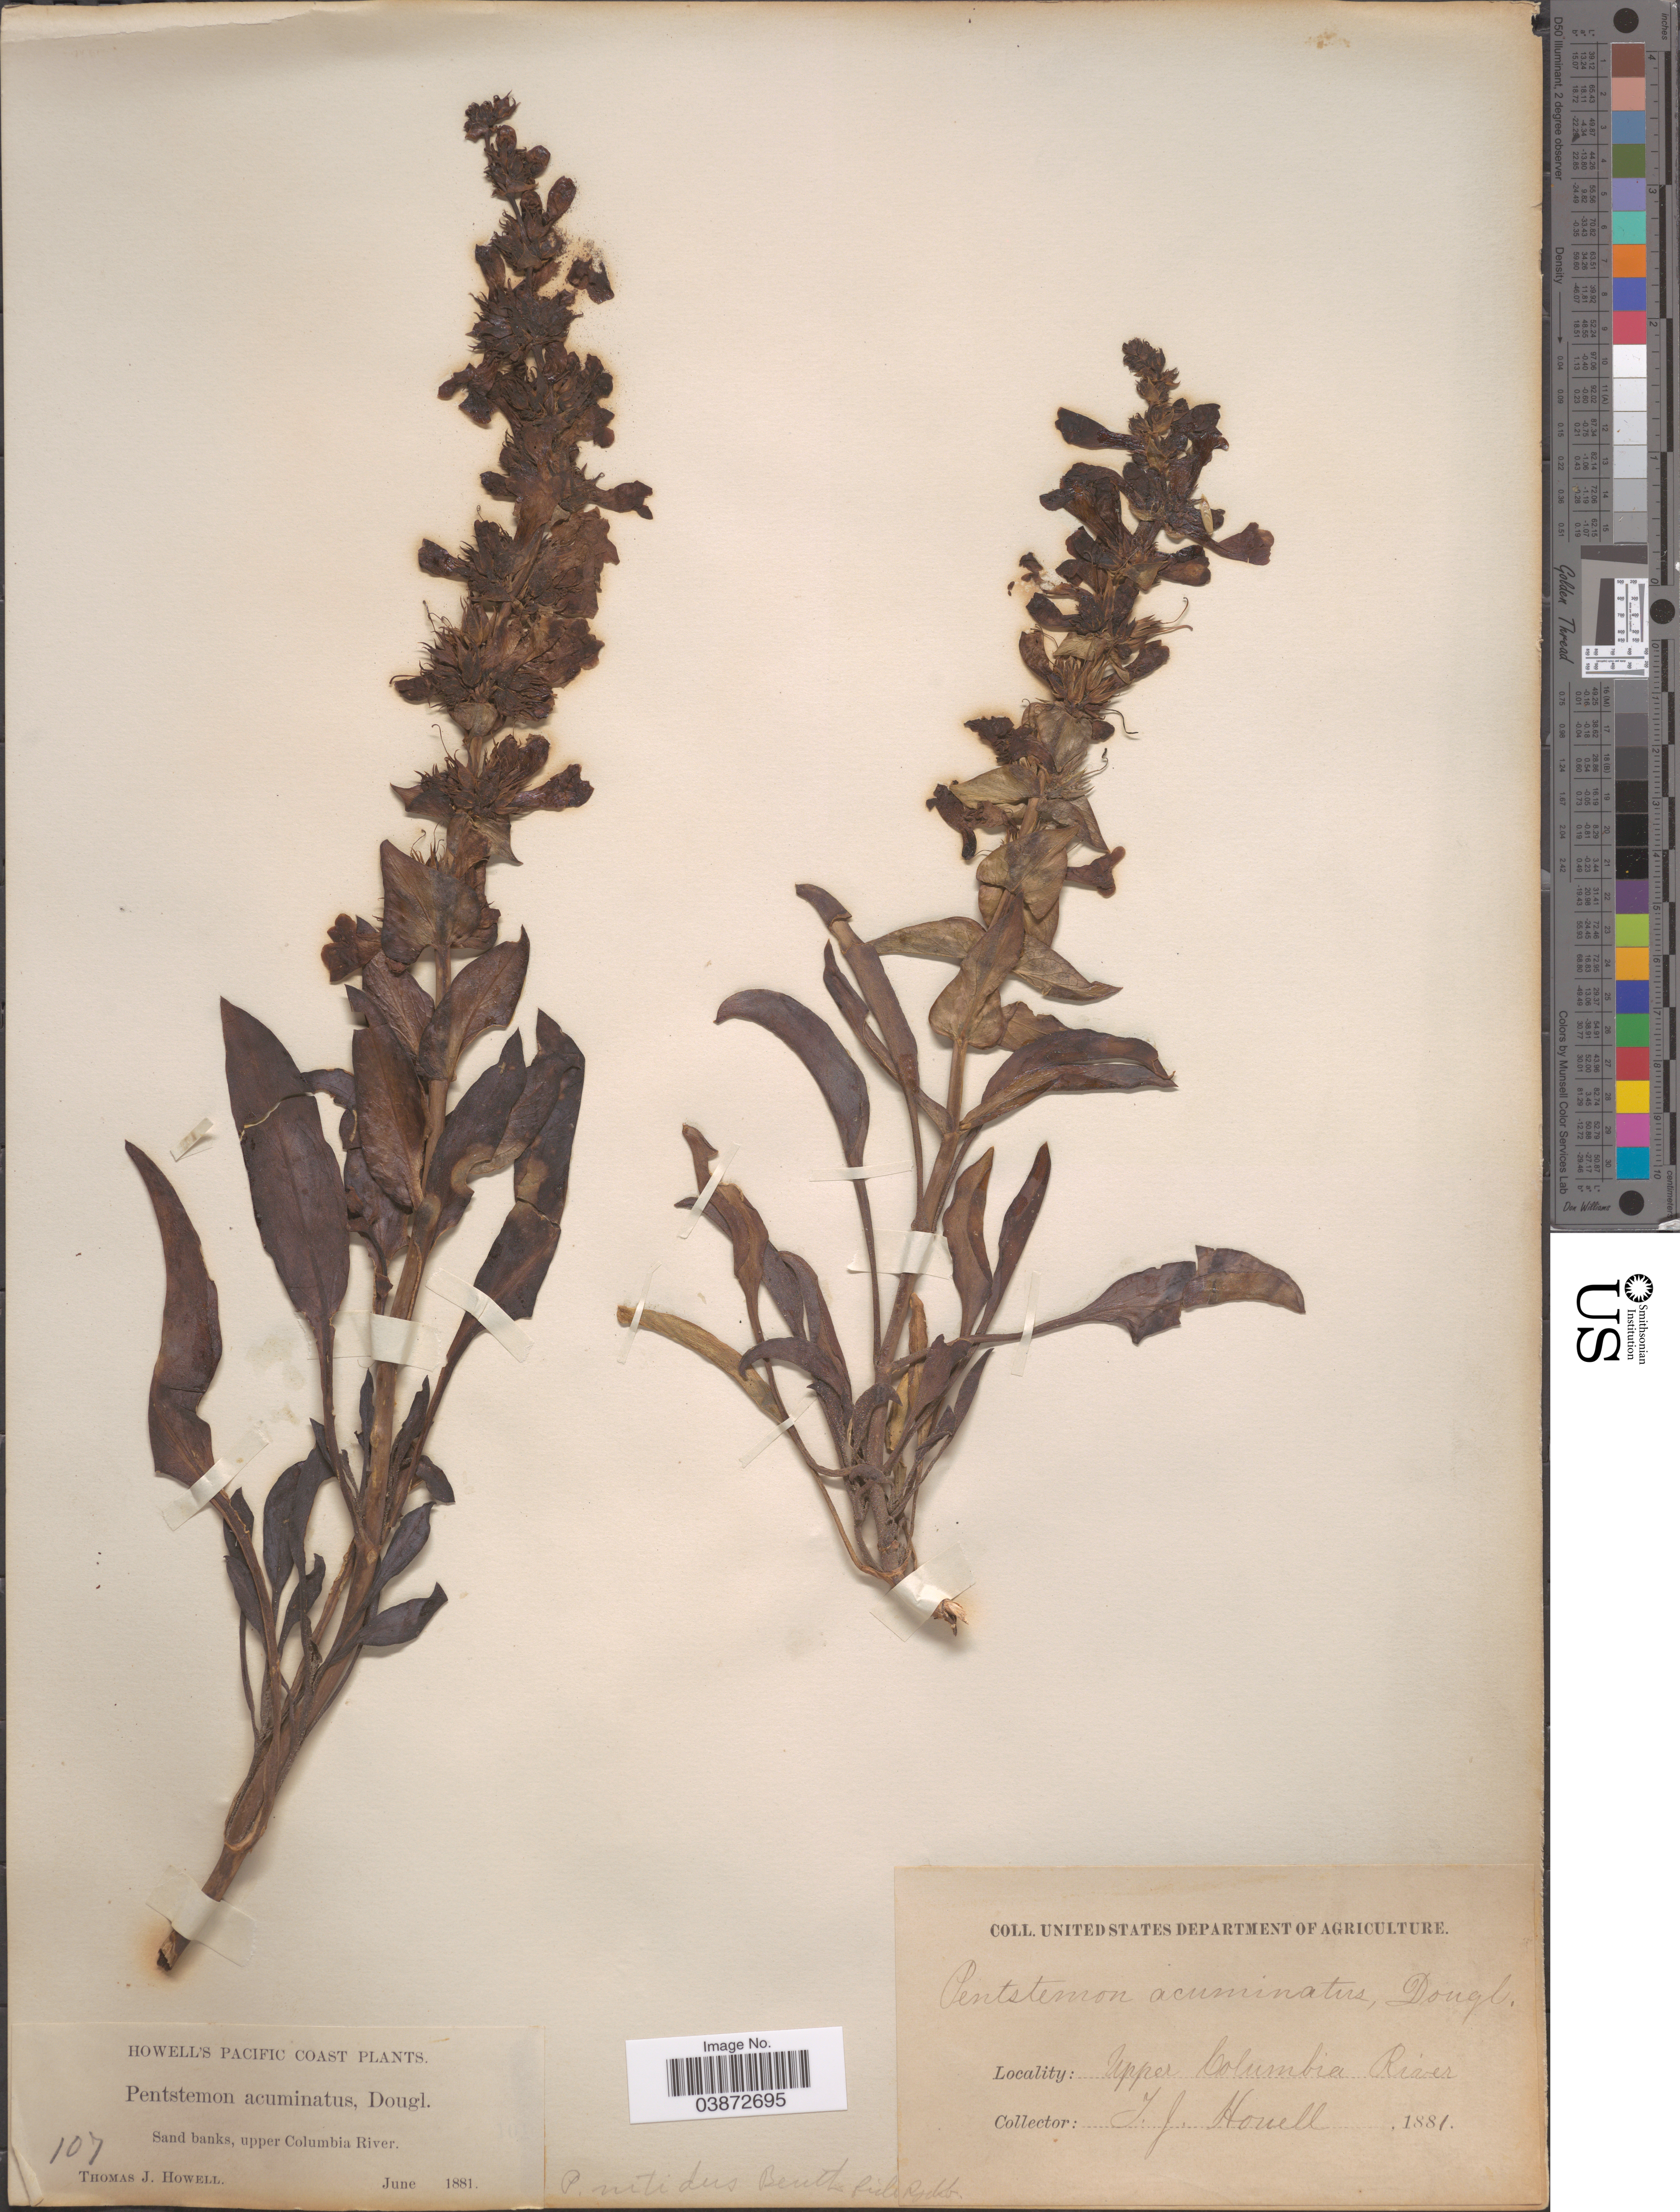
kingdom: Plantae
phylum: Tracheophyta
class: Magnoliopsida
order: Lamiales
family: Plantaginaceae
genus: Penstemon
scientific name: Penstemon acuminatus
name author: Greene ex Lindl.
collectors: T. J. Howell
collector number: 107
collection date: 1881-06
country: United States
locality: Pacific Coast. Sand banks, upper Columbia River.